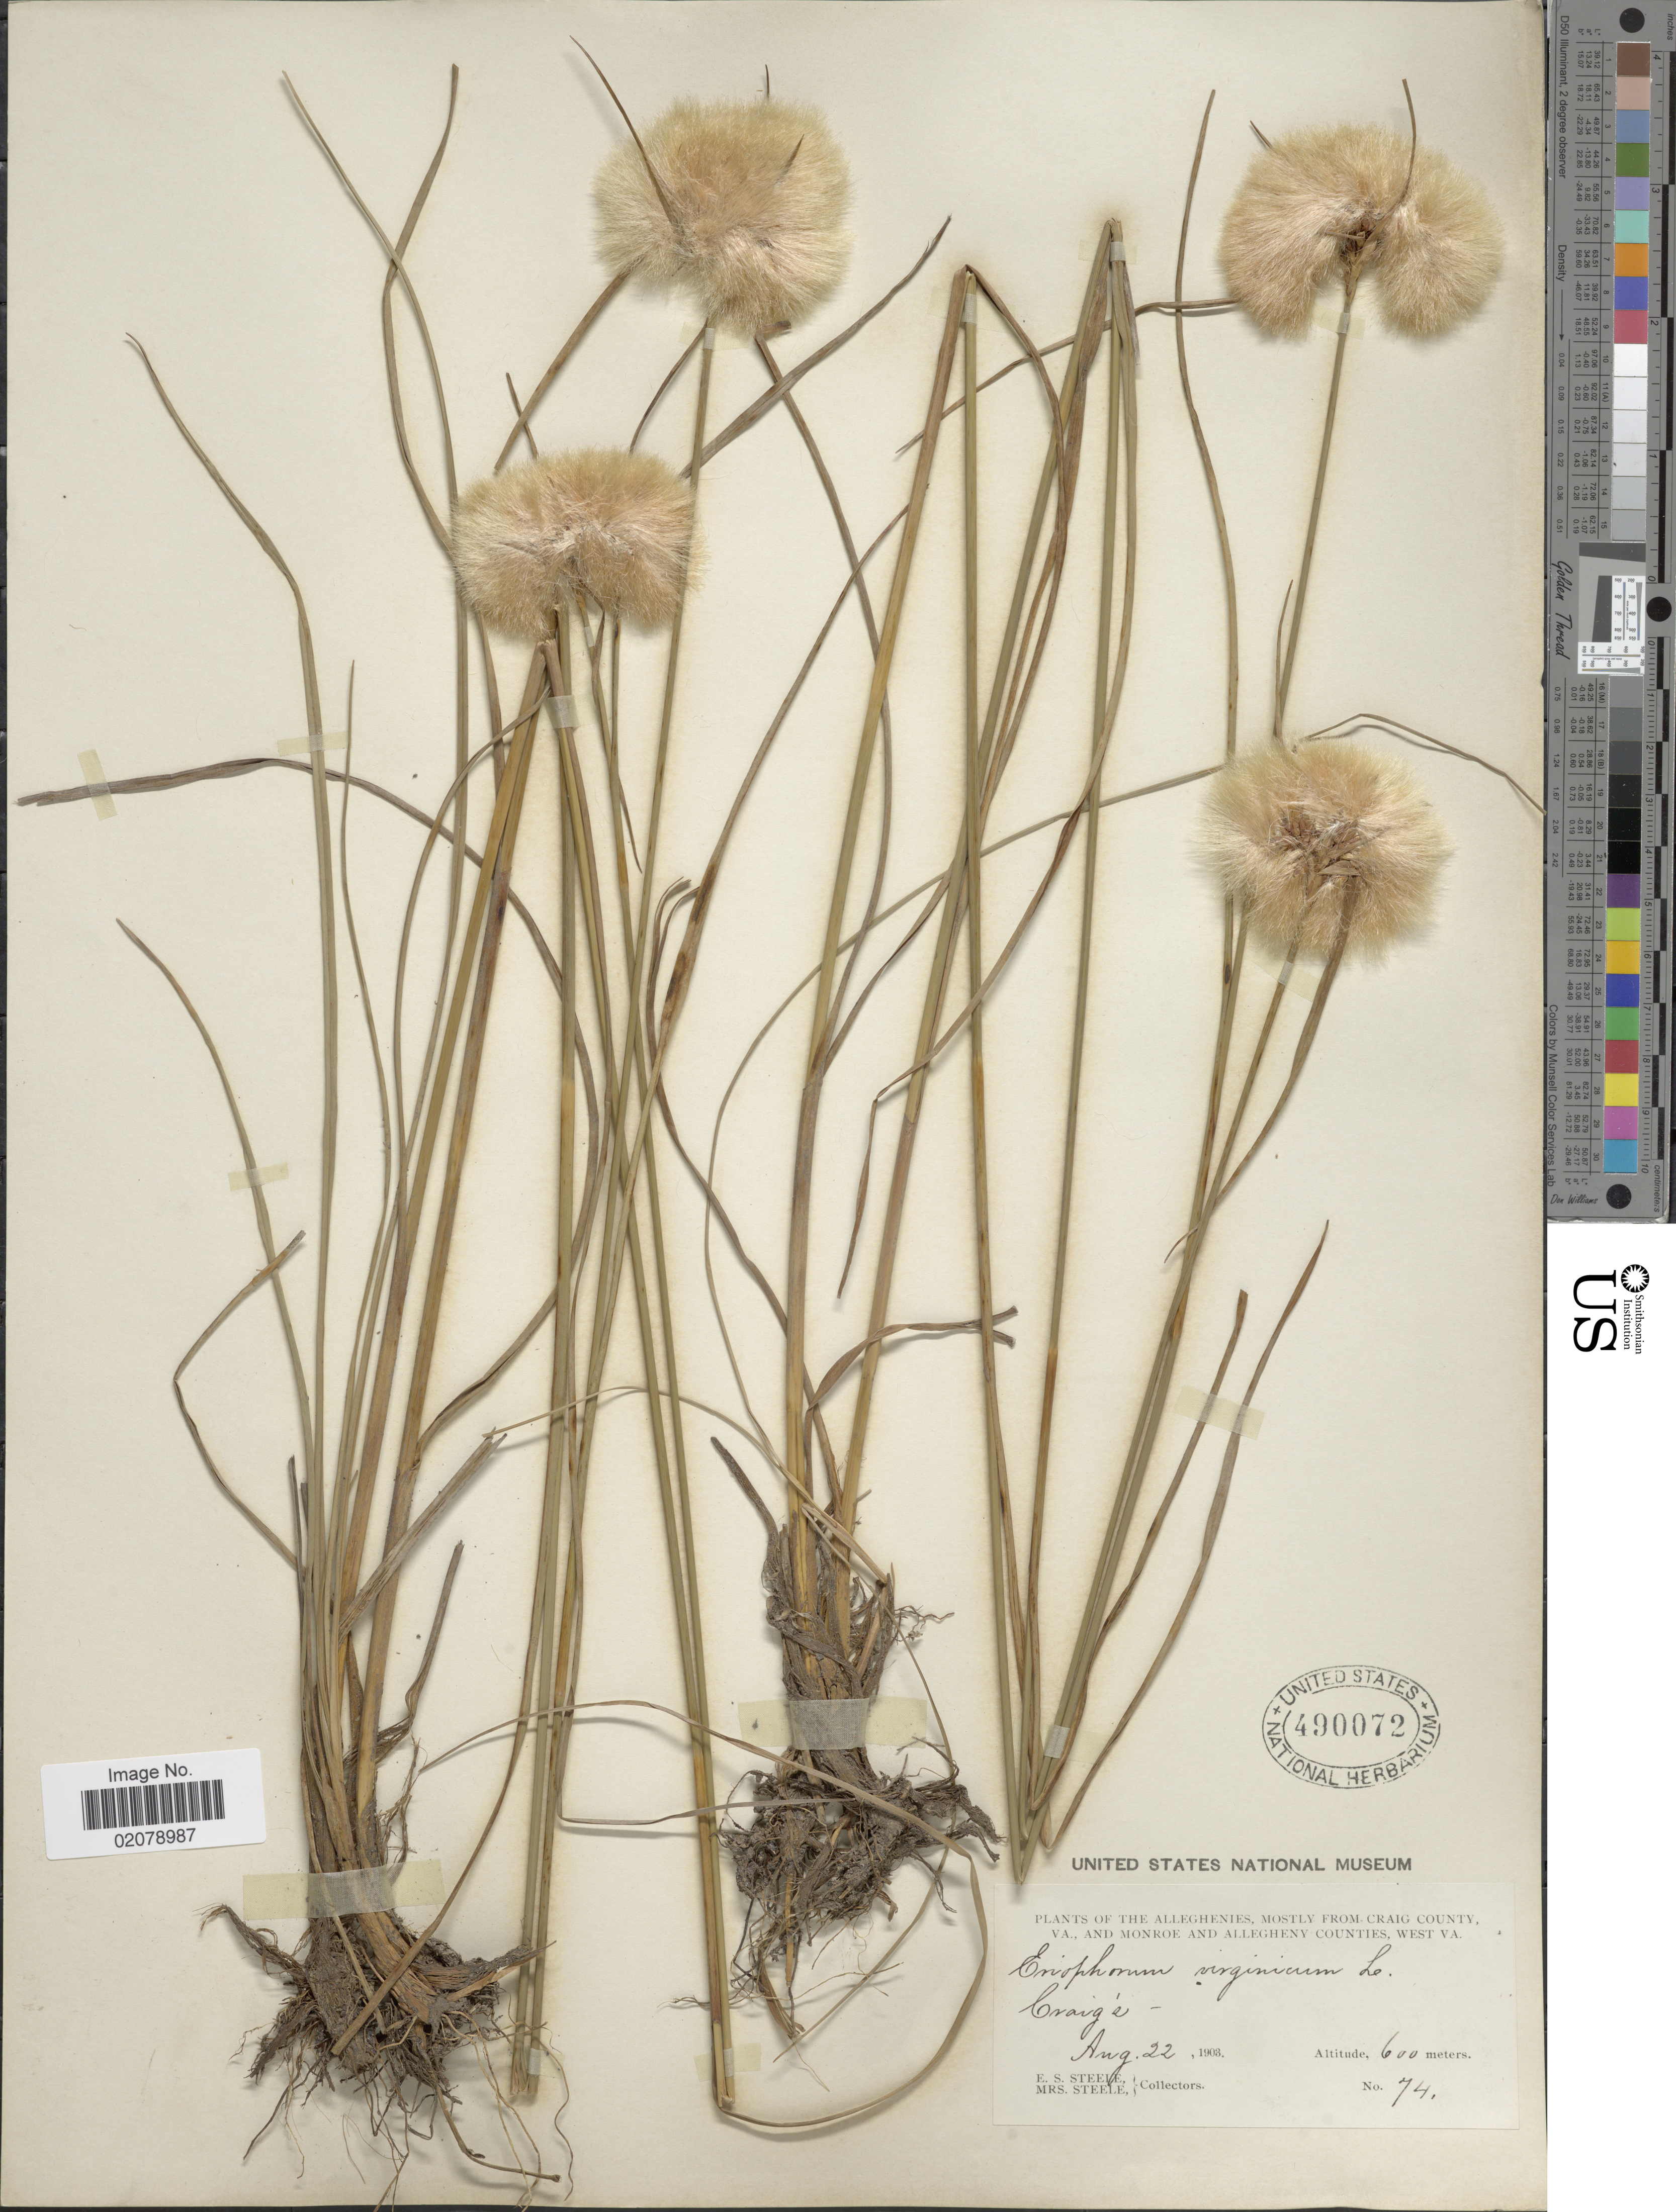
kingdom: Plantae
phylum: Tracheophyta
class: Liliopsida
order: Poales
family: Cyperaceae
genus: Eriophorum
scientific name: Eriophorum virginicum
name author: L.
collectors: E. Steele & Mrs. E. S. Steele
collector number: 74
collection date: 1903-08-22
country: United States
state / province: West Virginia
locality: The Alleghenies. Mostly from Craig County, Va., and Monroe and Allheny Counties, West Va., Craig's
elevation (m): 600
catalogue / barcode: US 490072